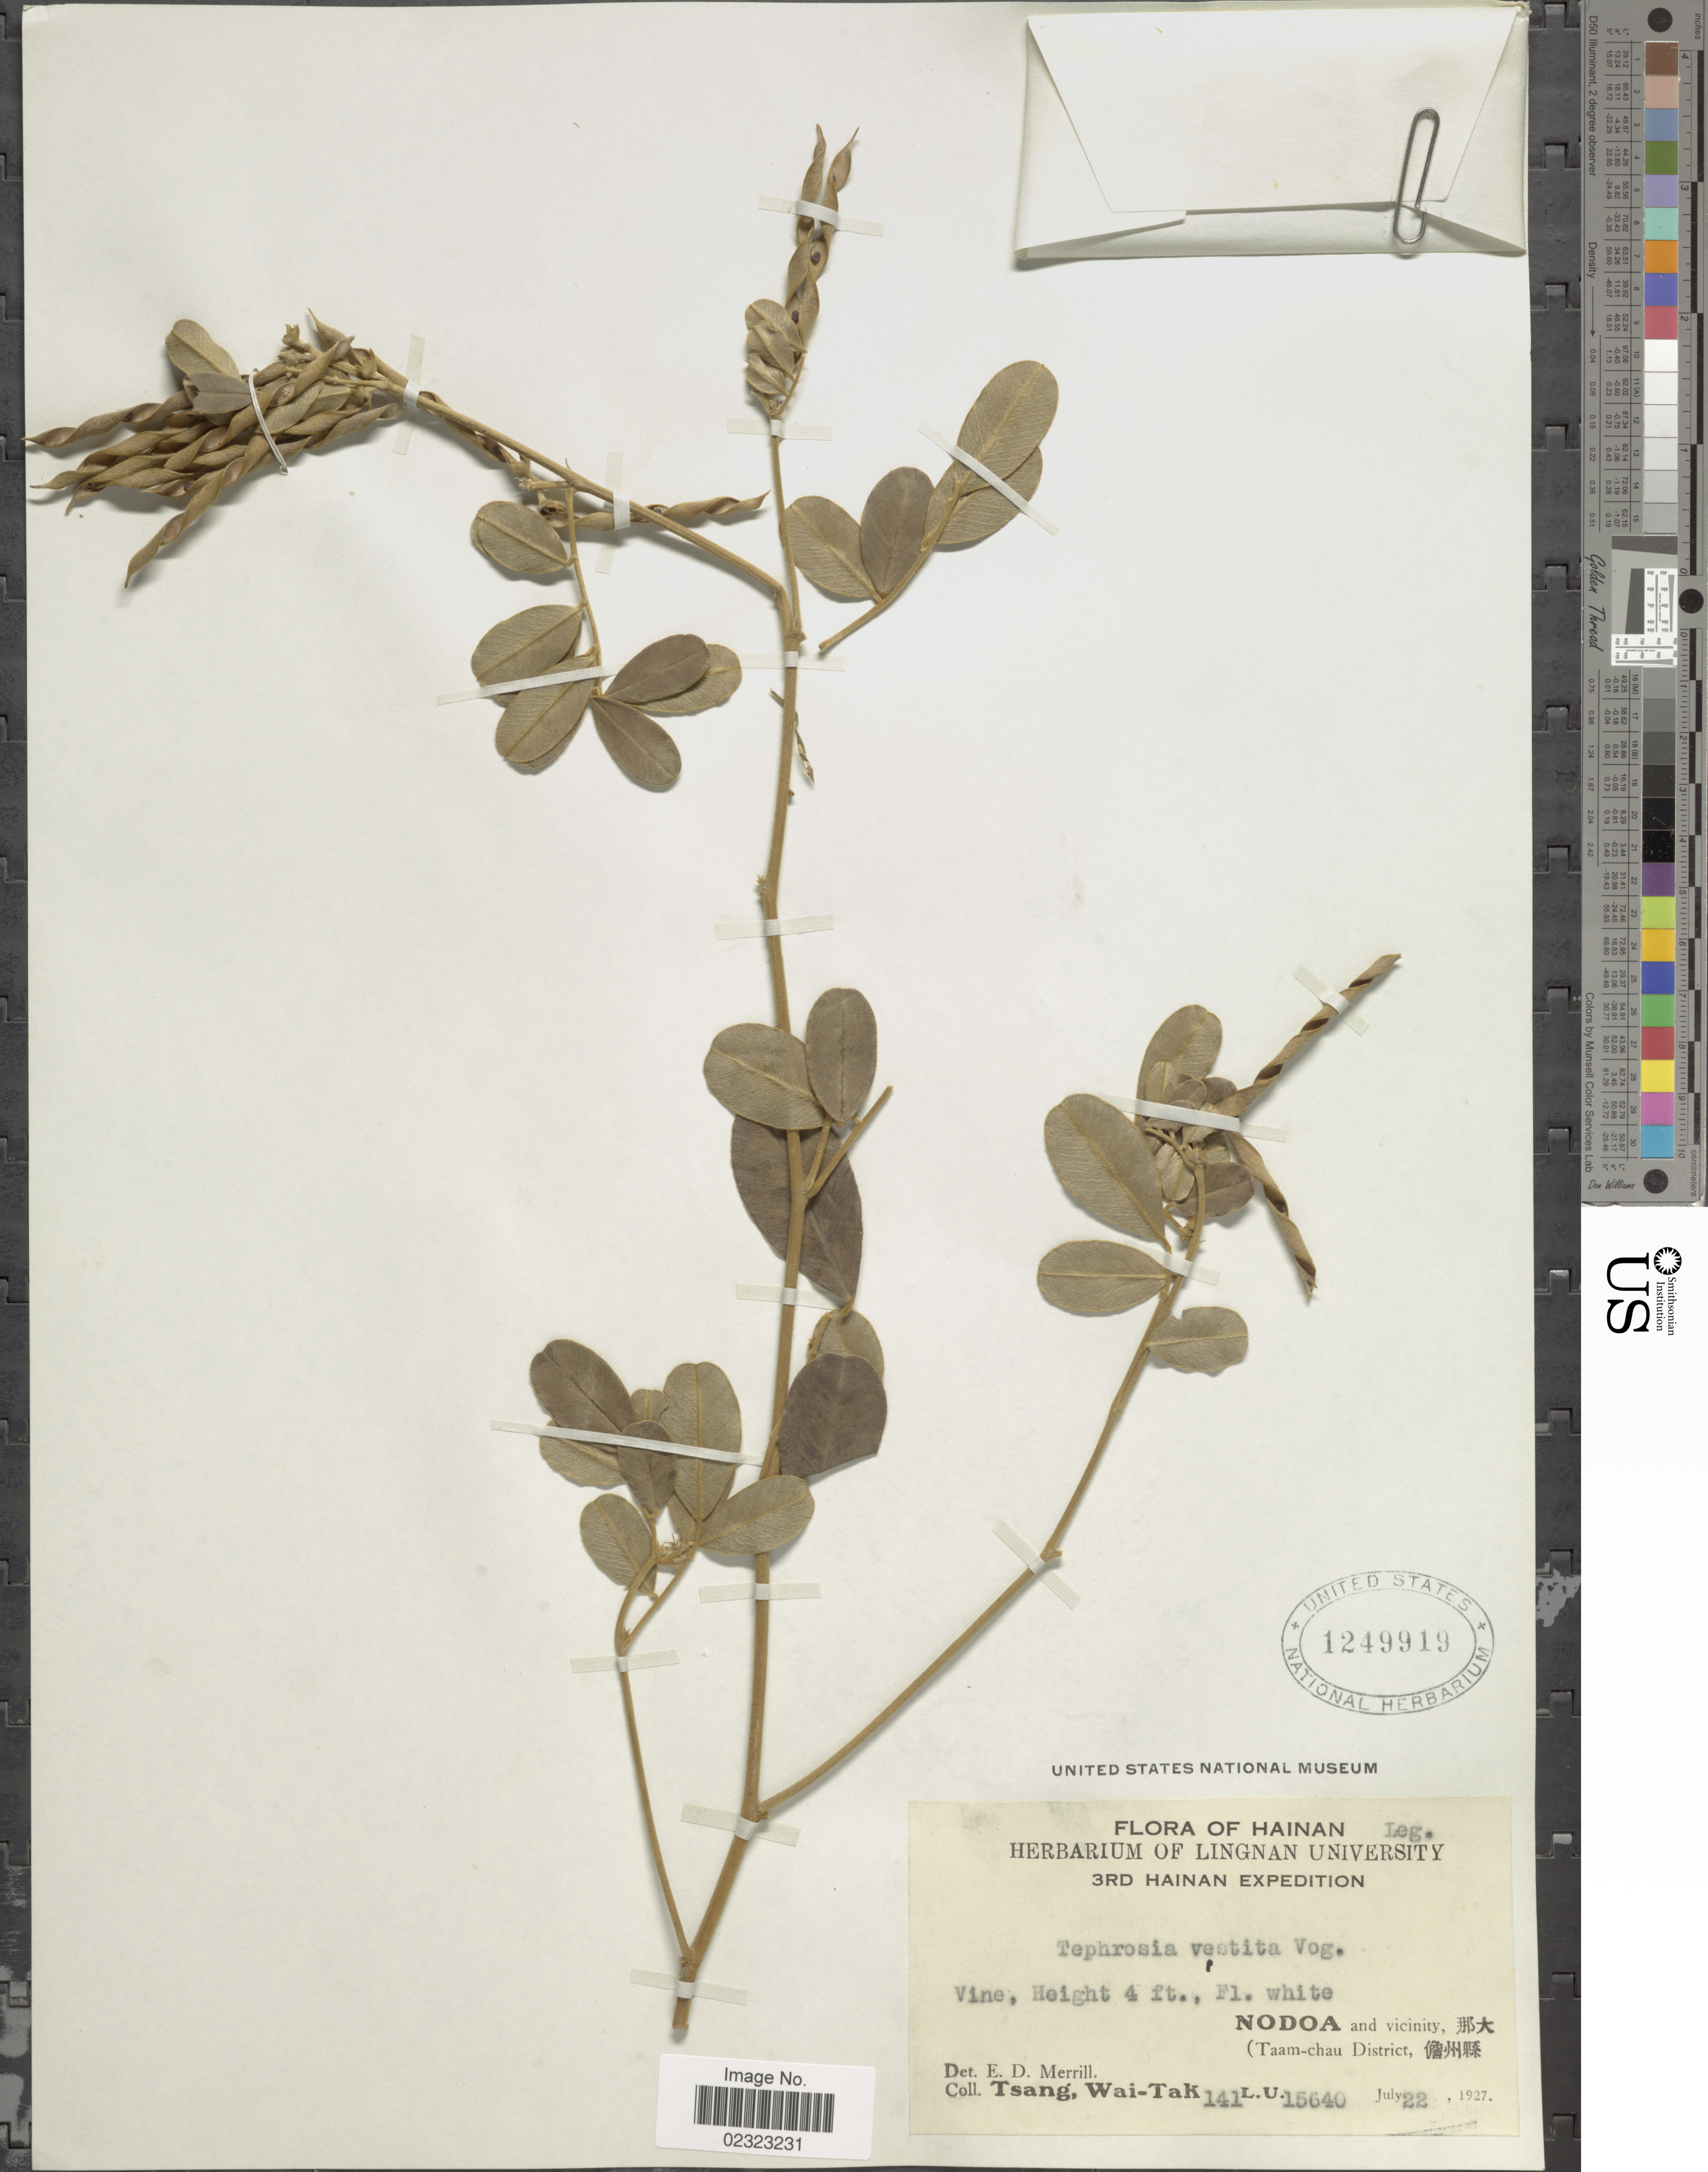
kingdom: Plantae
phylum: Tracheophyta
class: Magnoliopsida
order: Fabales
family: Fabaceae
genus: Tephrosia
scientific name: Tephrosia vestita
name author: Vogel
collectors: W. T. Tsang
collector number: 141 L.U. 15640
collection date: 1927-07-22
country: China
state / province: Hainan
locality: Nodoa and vicinity, (Taam-chau District).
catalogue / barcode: US 1249919